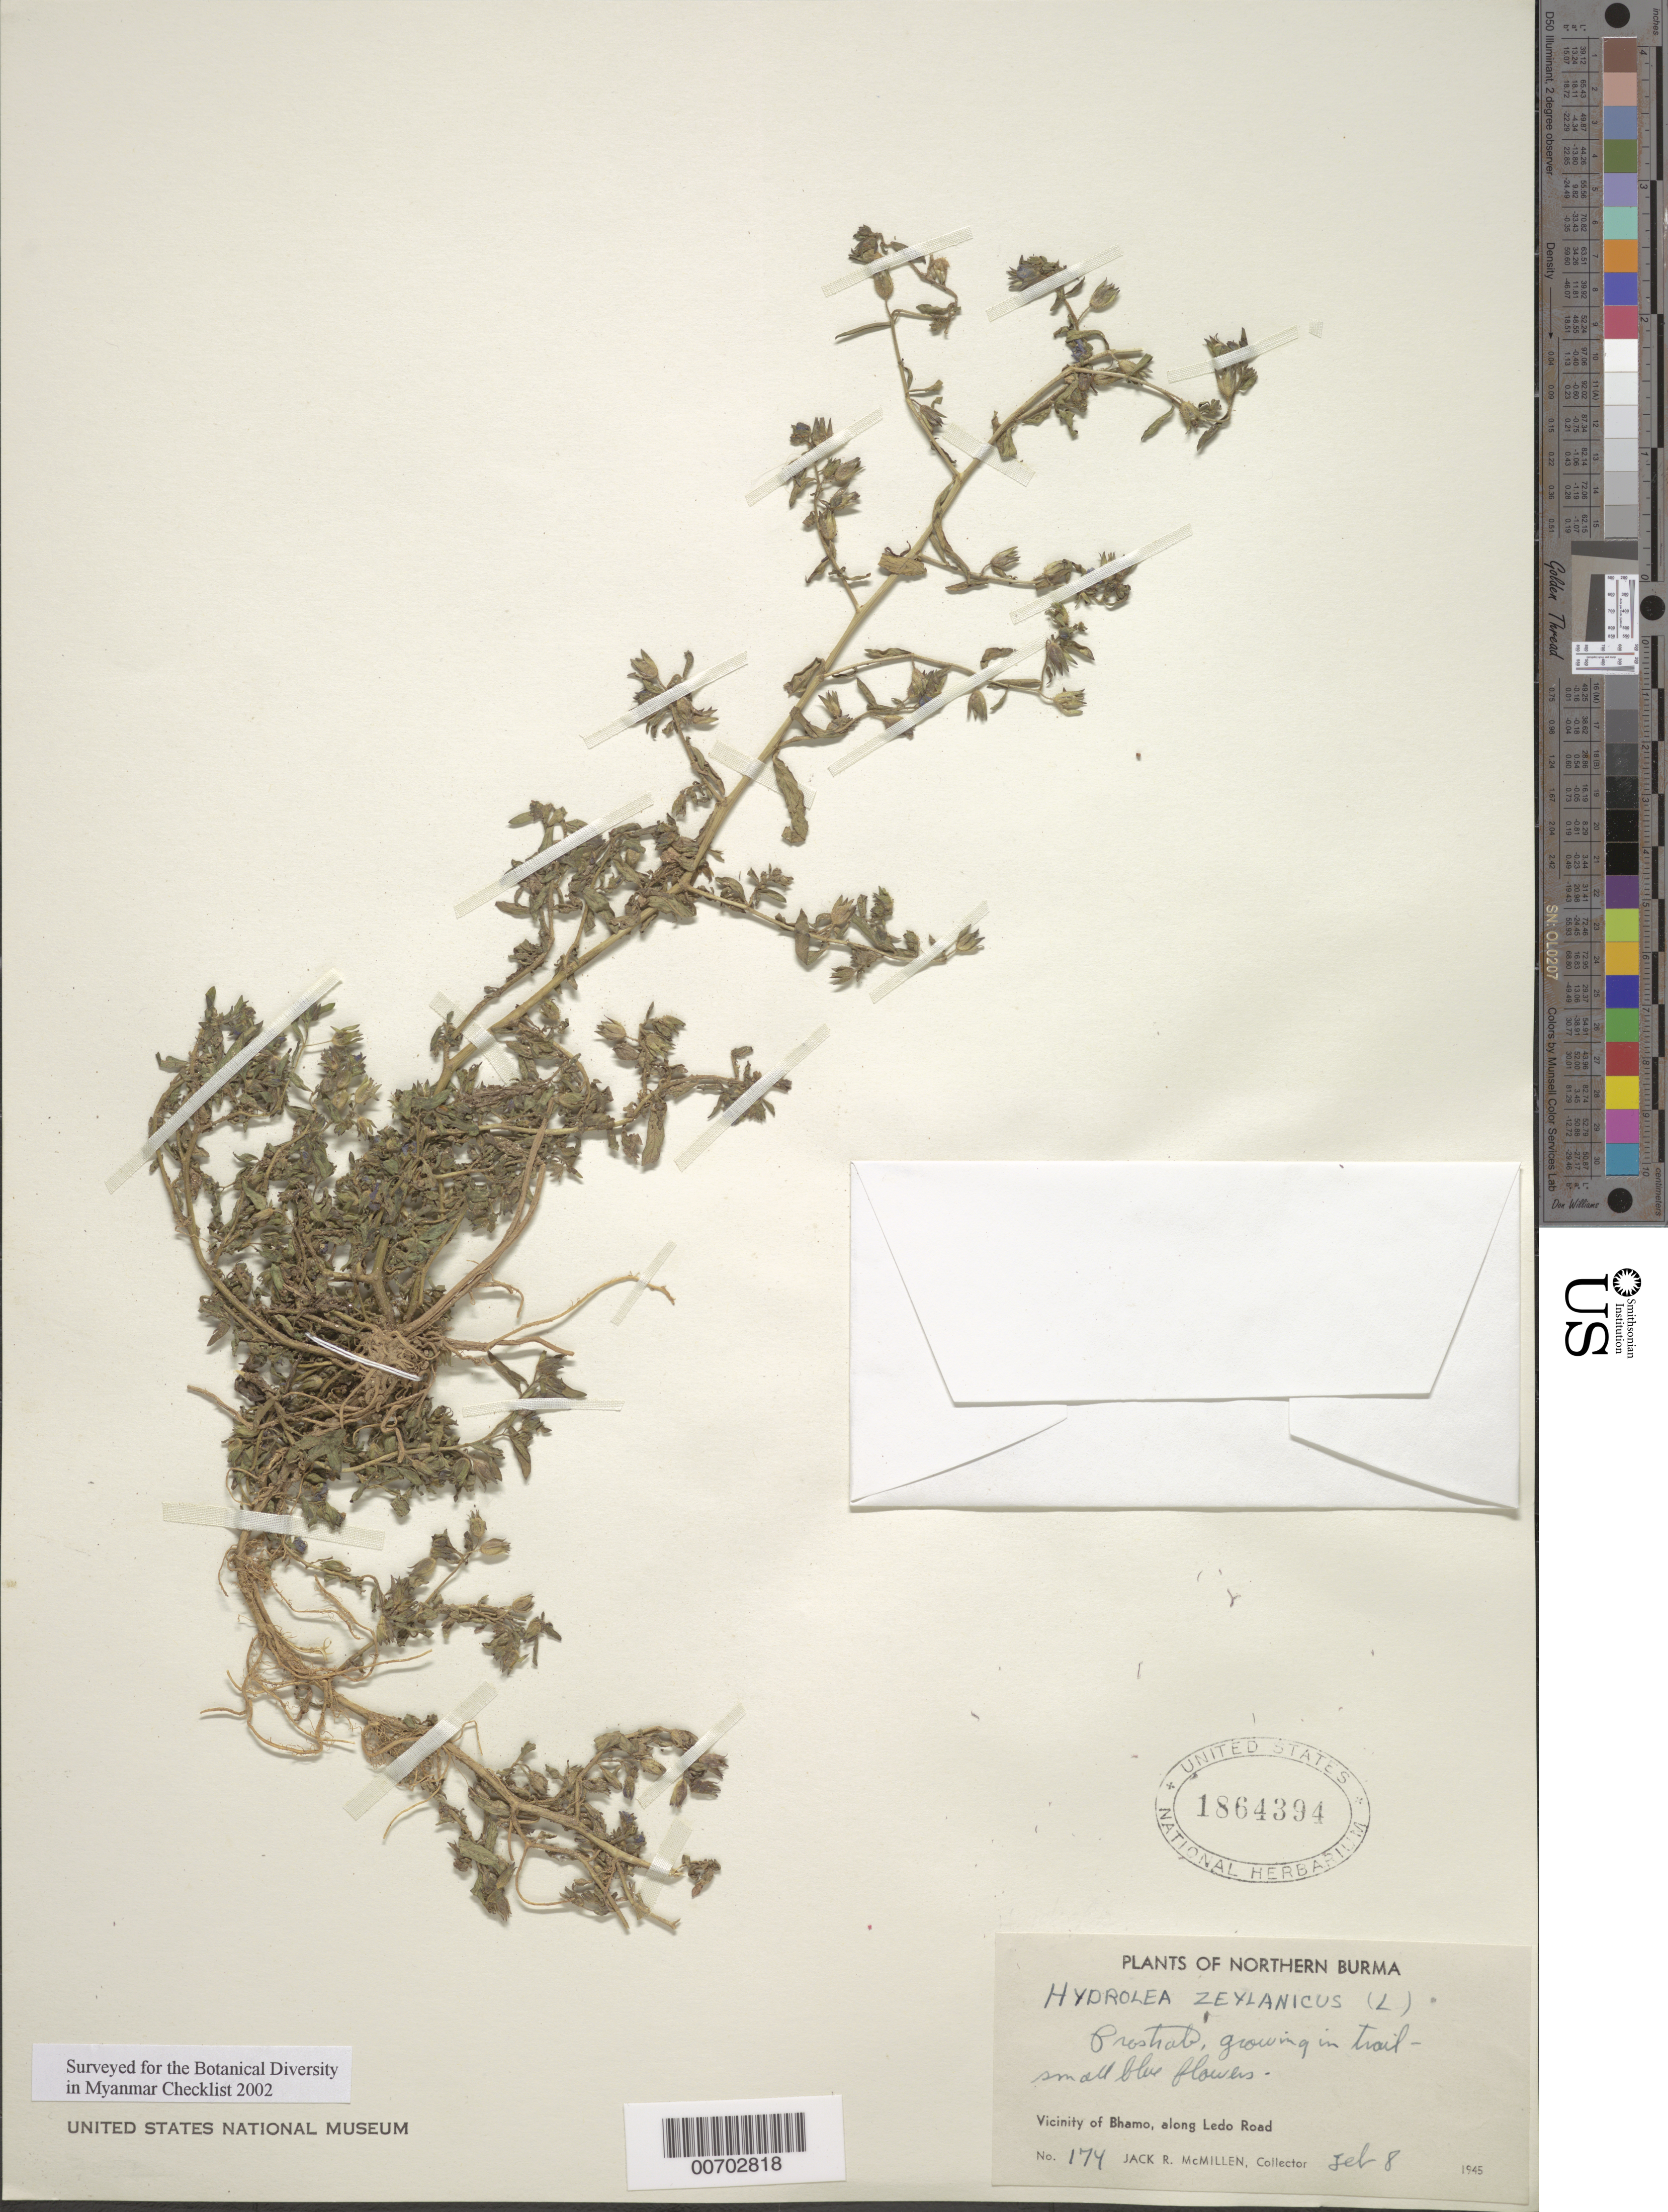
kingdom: Plantae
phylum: Tracheophyta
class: Magnoliopsida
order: Solanales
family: Hydroleaceae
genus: Hydrolea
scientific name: Hydrolea zeylanica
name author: (L.) Vahl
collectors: J. McMillen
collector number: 174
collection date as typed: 08 Feb 1945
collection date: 1945-02-08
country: Myanmar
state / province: Kachin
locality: Bhamo, along Ledo Road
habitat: Trailside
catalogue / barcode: US 1864394